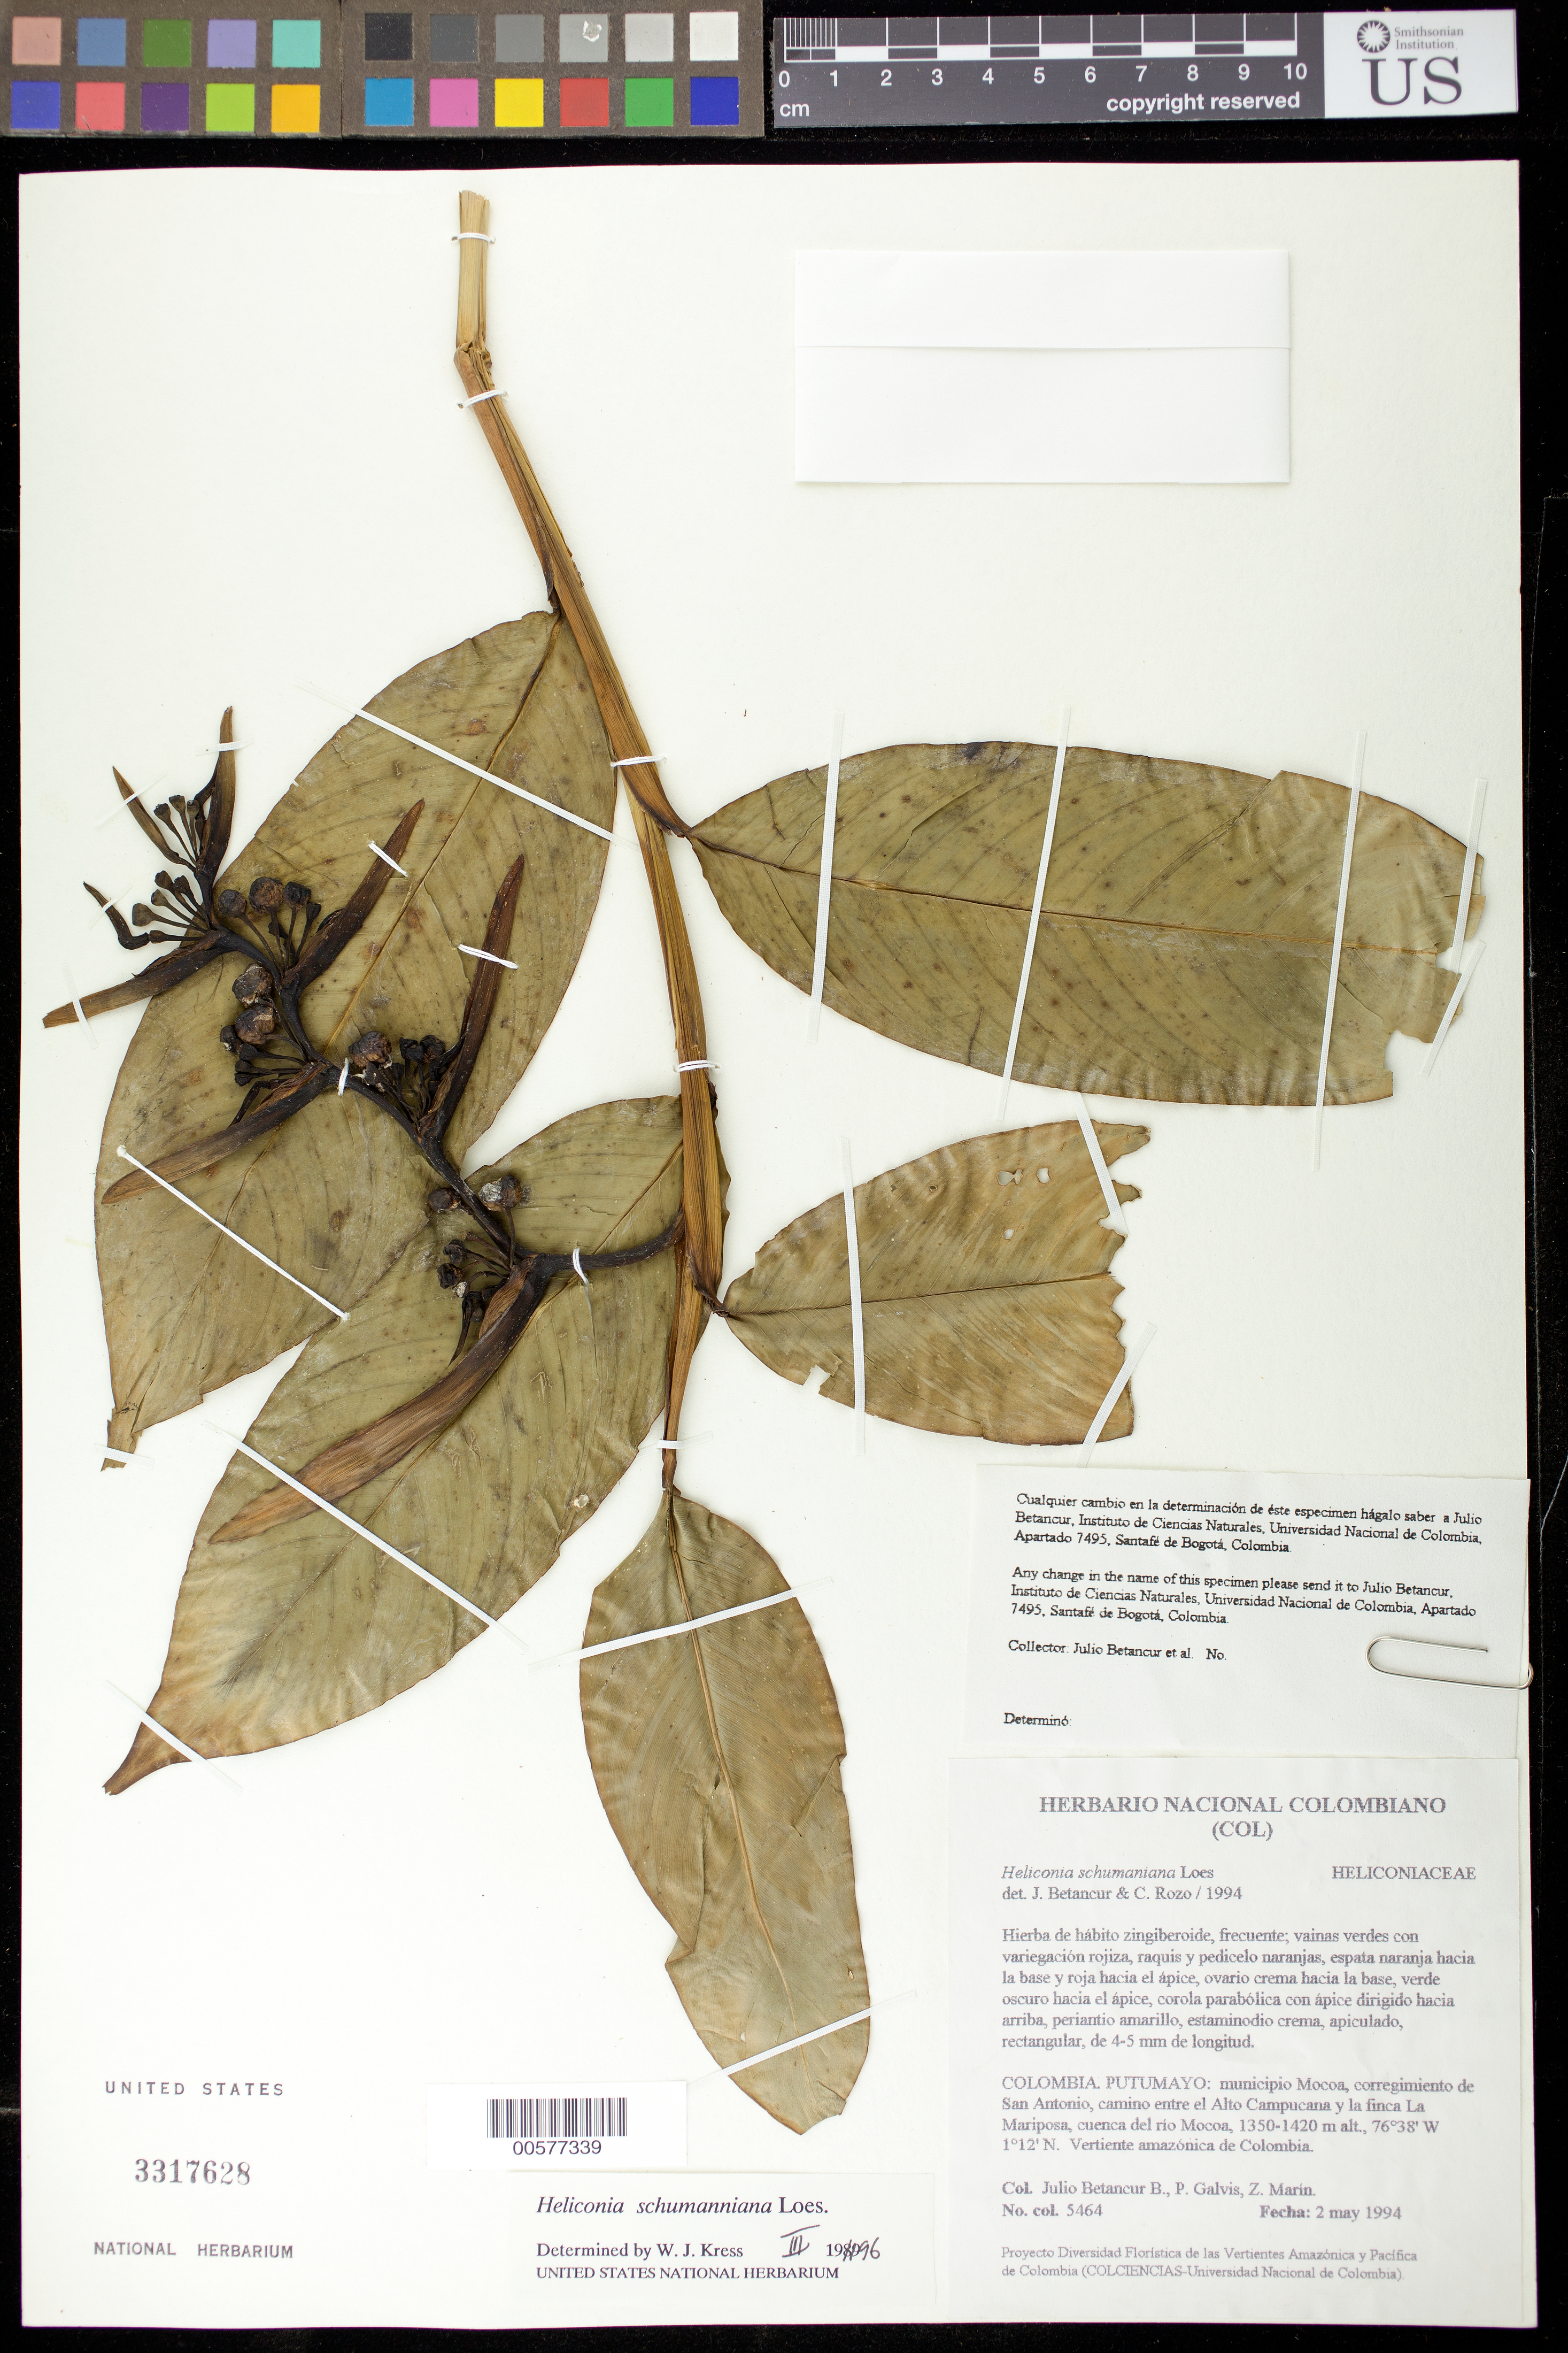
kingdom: Plantae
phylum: Tracheophyta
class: Liliopsida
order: Zingiberales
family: Heliconiaceae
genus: Heliconia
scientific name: Heliconia schumanniana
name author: Loes.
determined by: Betancur, J. C.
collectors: J. C. Betancur, P. Galvis & Z. Marin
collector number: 5464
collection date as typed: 02 May 1994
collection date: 1994-05-02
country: Colombia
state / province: Putumayo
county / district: Mocoa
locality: Road between Alto Campucano and La Mariposa estate, Rio Mocoa basin.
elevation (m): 1350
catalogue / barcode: US 3317628